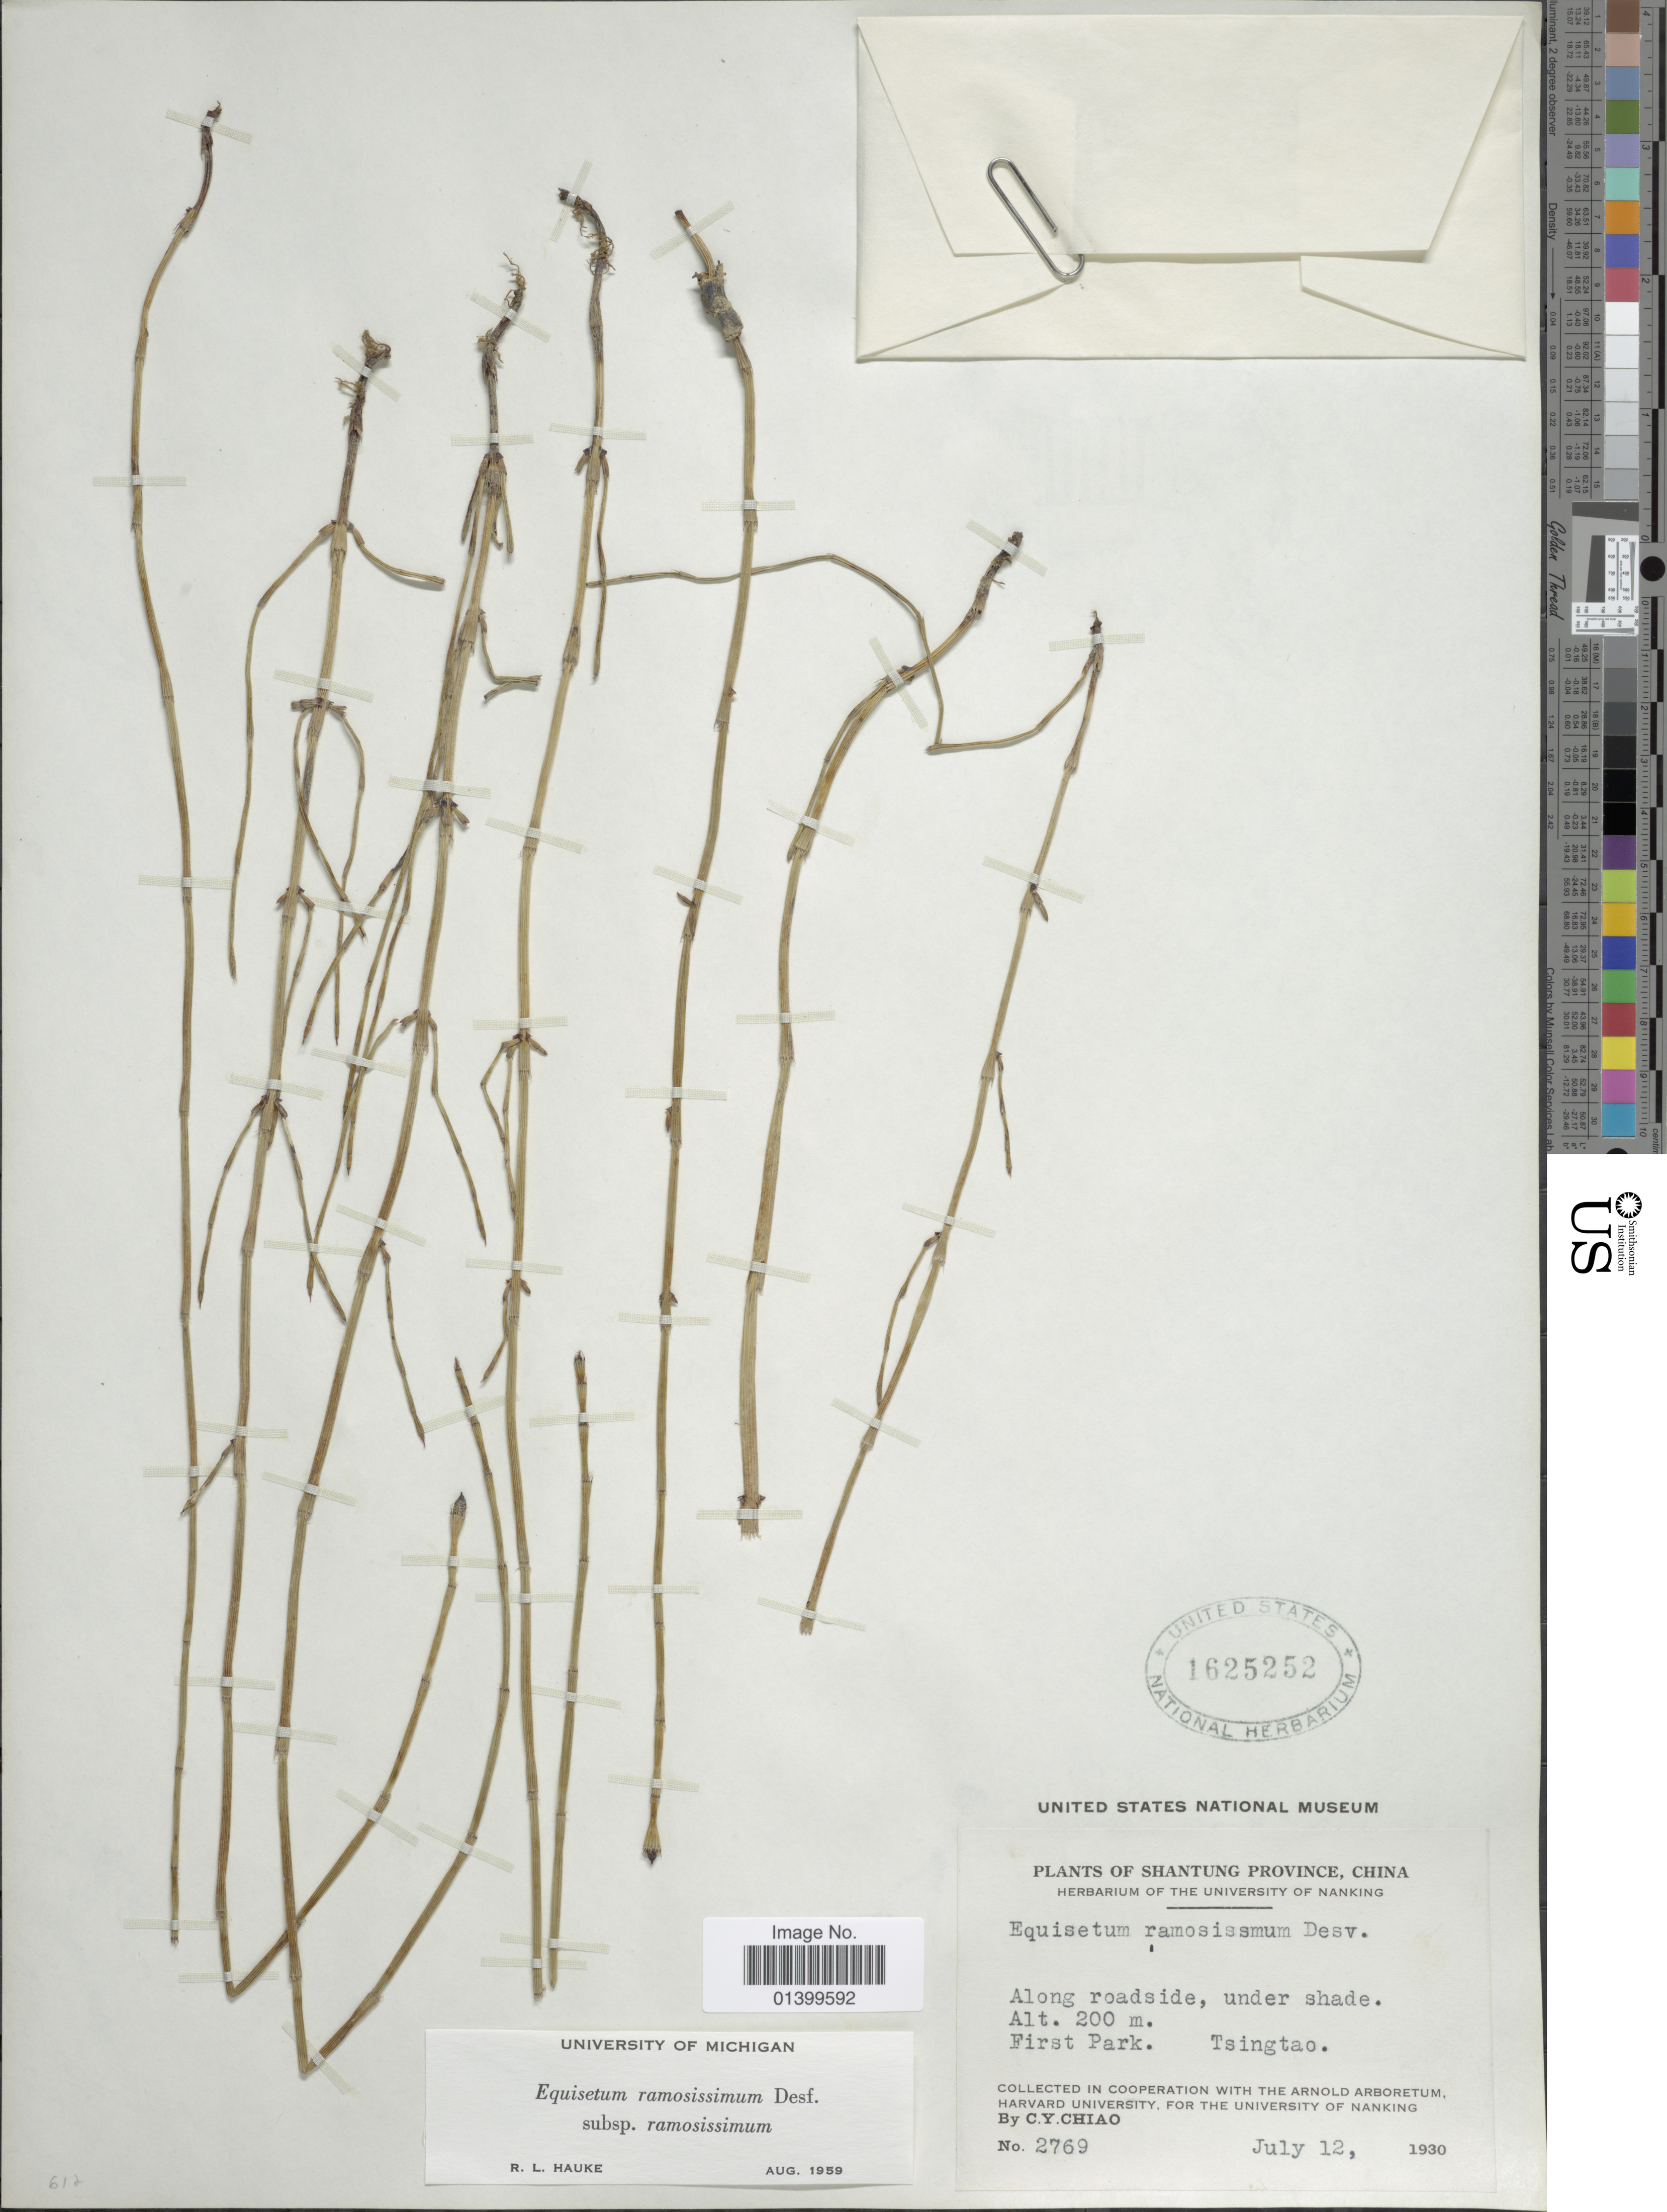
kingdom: Plantae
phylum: Tracheophyta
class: Polypodiopsida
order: Equisetales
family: Equisetaceae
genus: Equisetum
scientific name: Equisetum ramosissimum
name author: Desf.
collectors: C. Y. Chiao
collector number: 2769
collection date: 1930-07-12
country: China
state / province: Shandong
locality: Plants of Shantung Province, China. Along roadside, under shade. First Park. Tsingtao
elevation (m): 200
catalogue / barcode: US 1625252